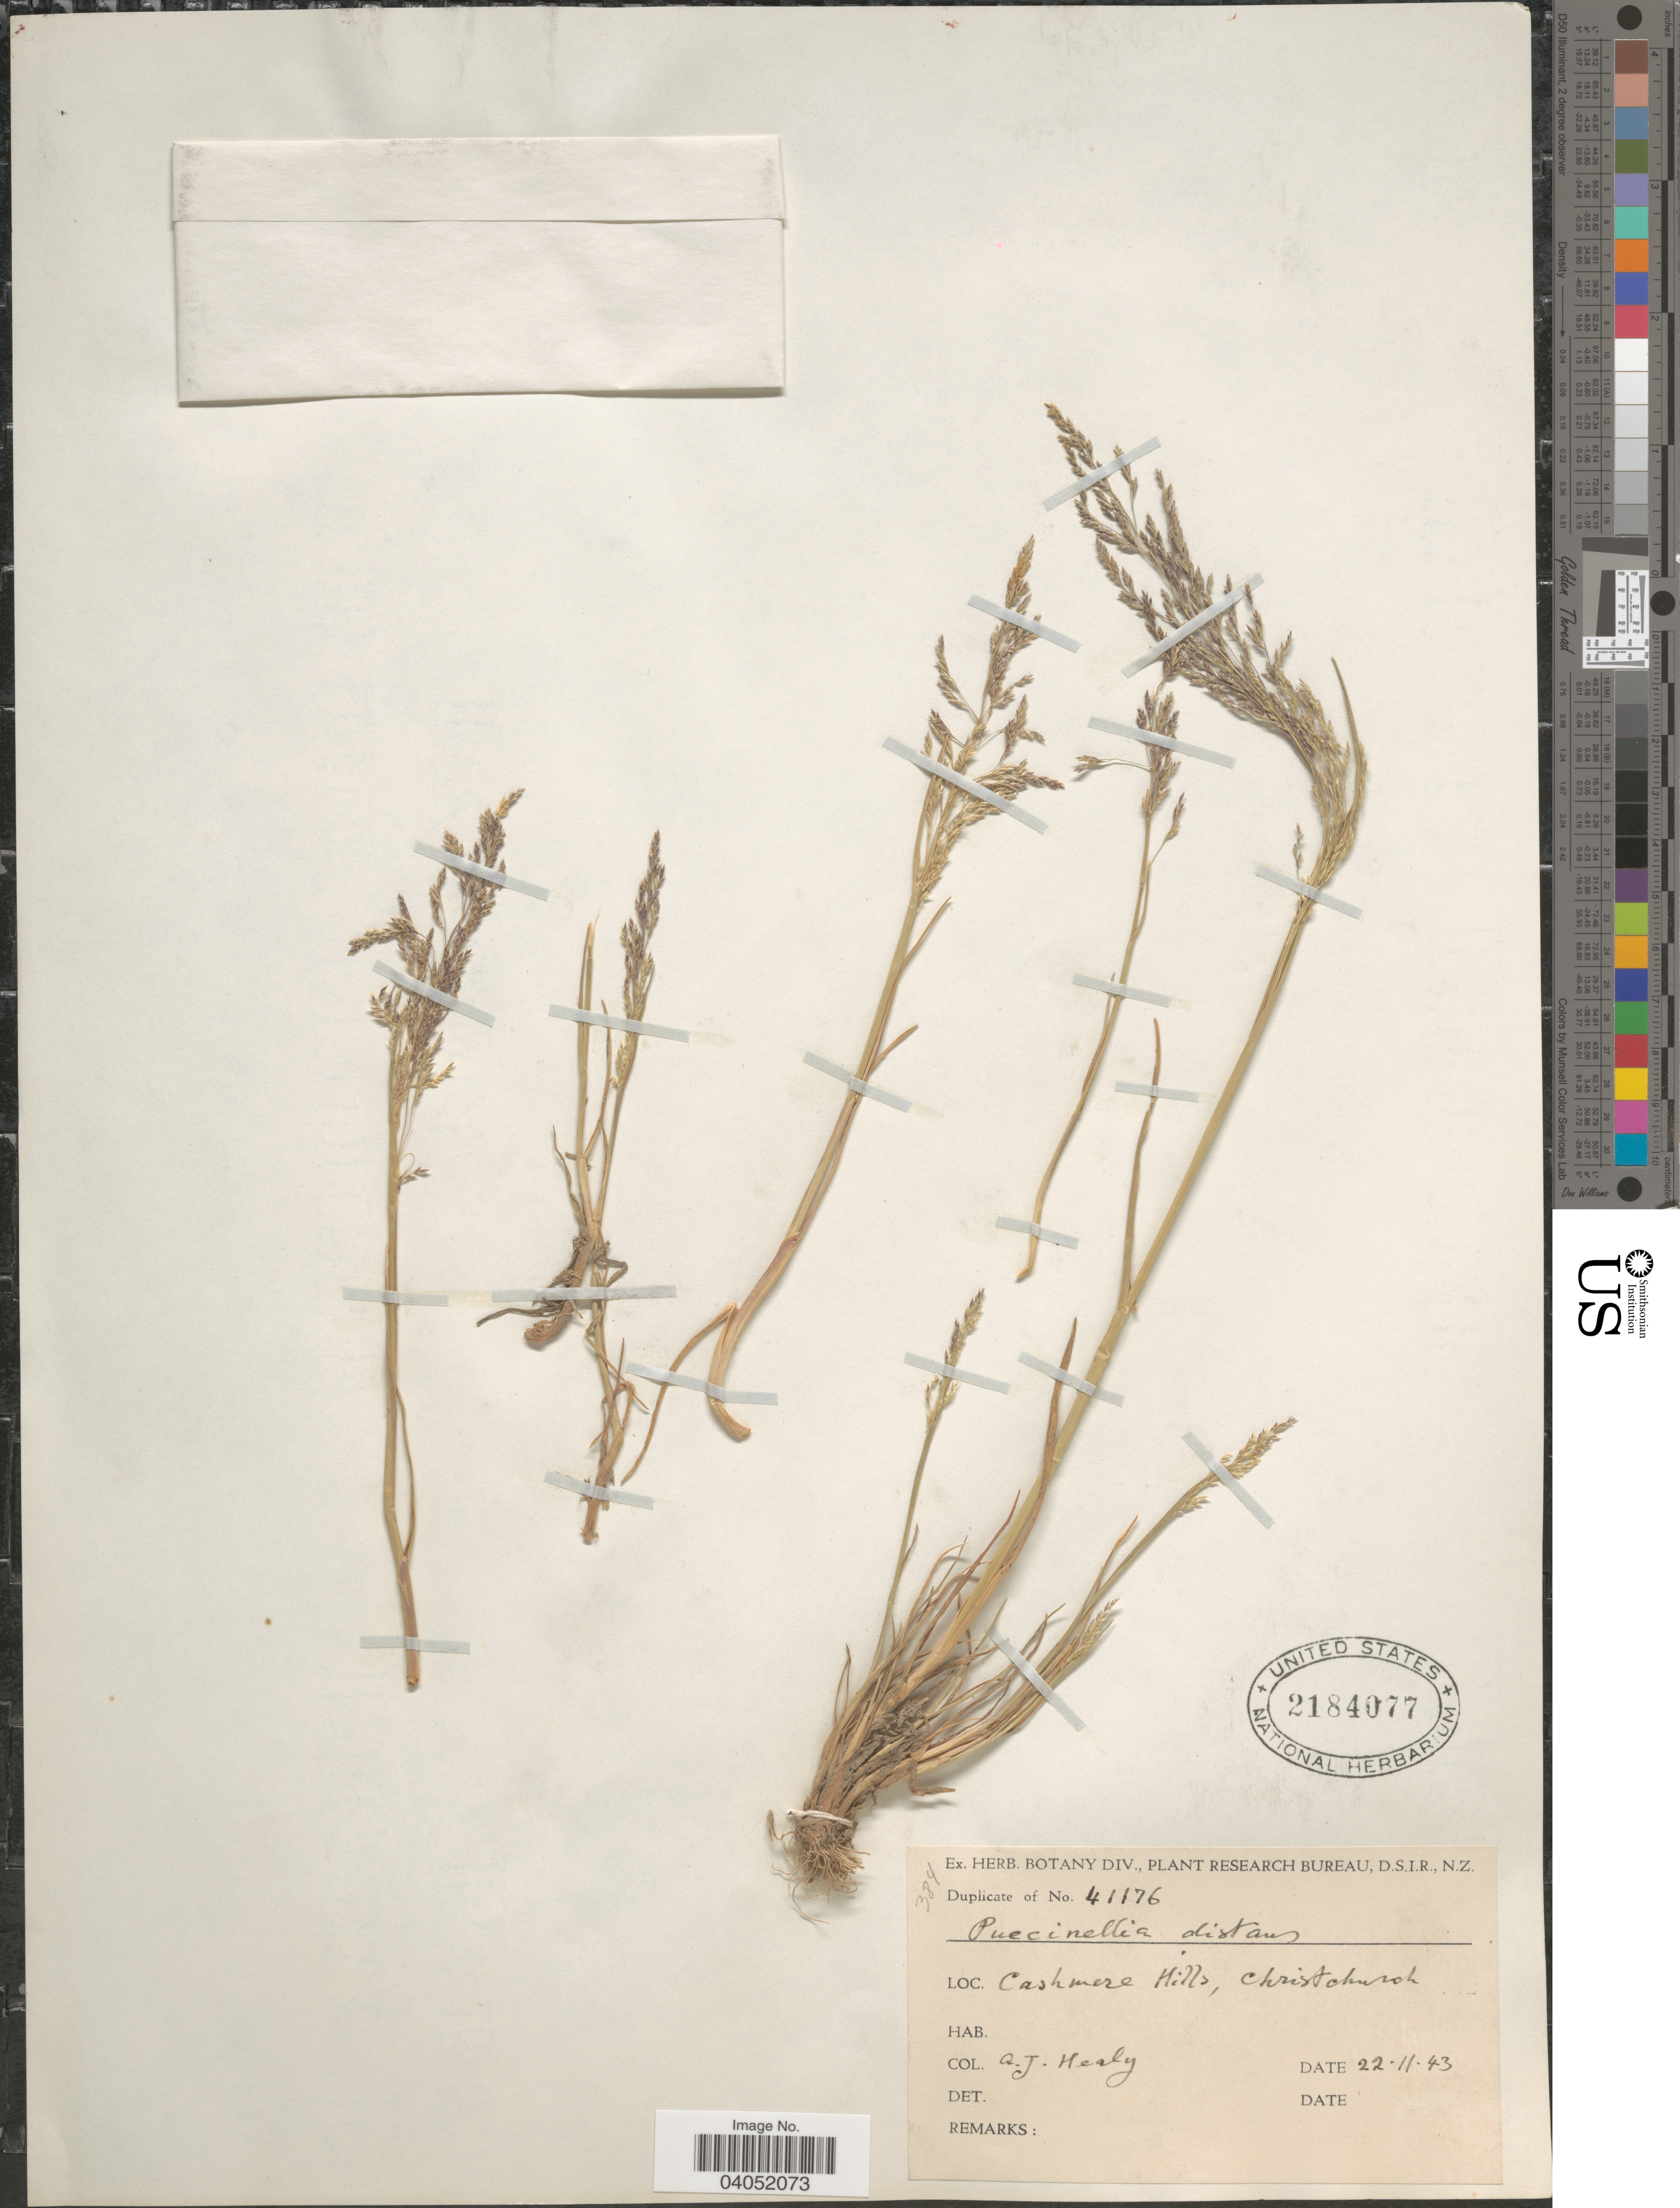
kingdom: Plantae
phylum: Tracheophyta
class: Liliopsida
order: Poales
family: Poaceae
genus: Puccinellia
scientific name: Puccinellia distans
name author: (Jacq.) Parl.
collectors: A. Healy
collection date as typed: Transcribed d/m/y: 22/11/43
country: New Zealand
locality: Cashmere Hills.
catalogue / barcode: US 2184077